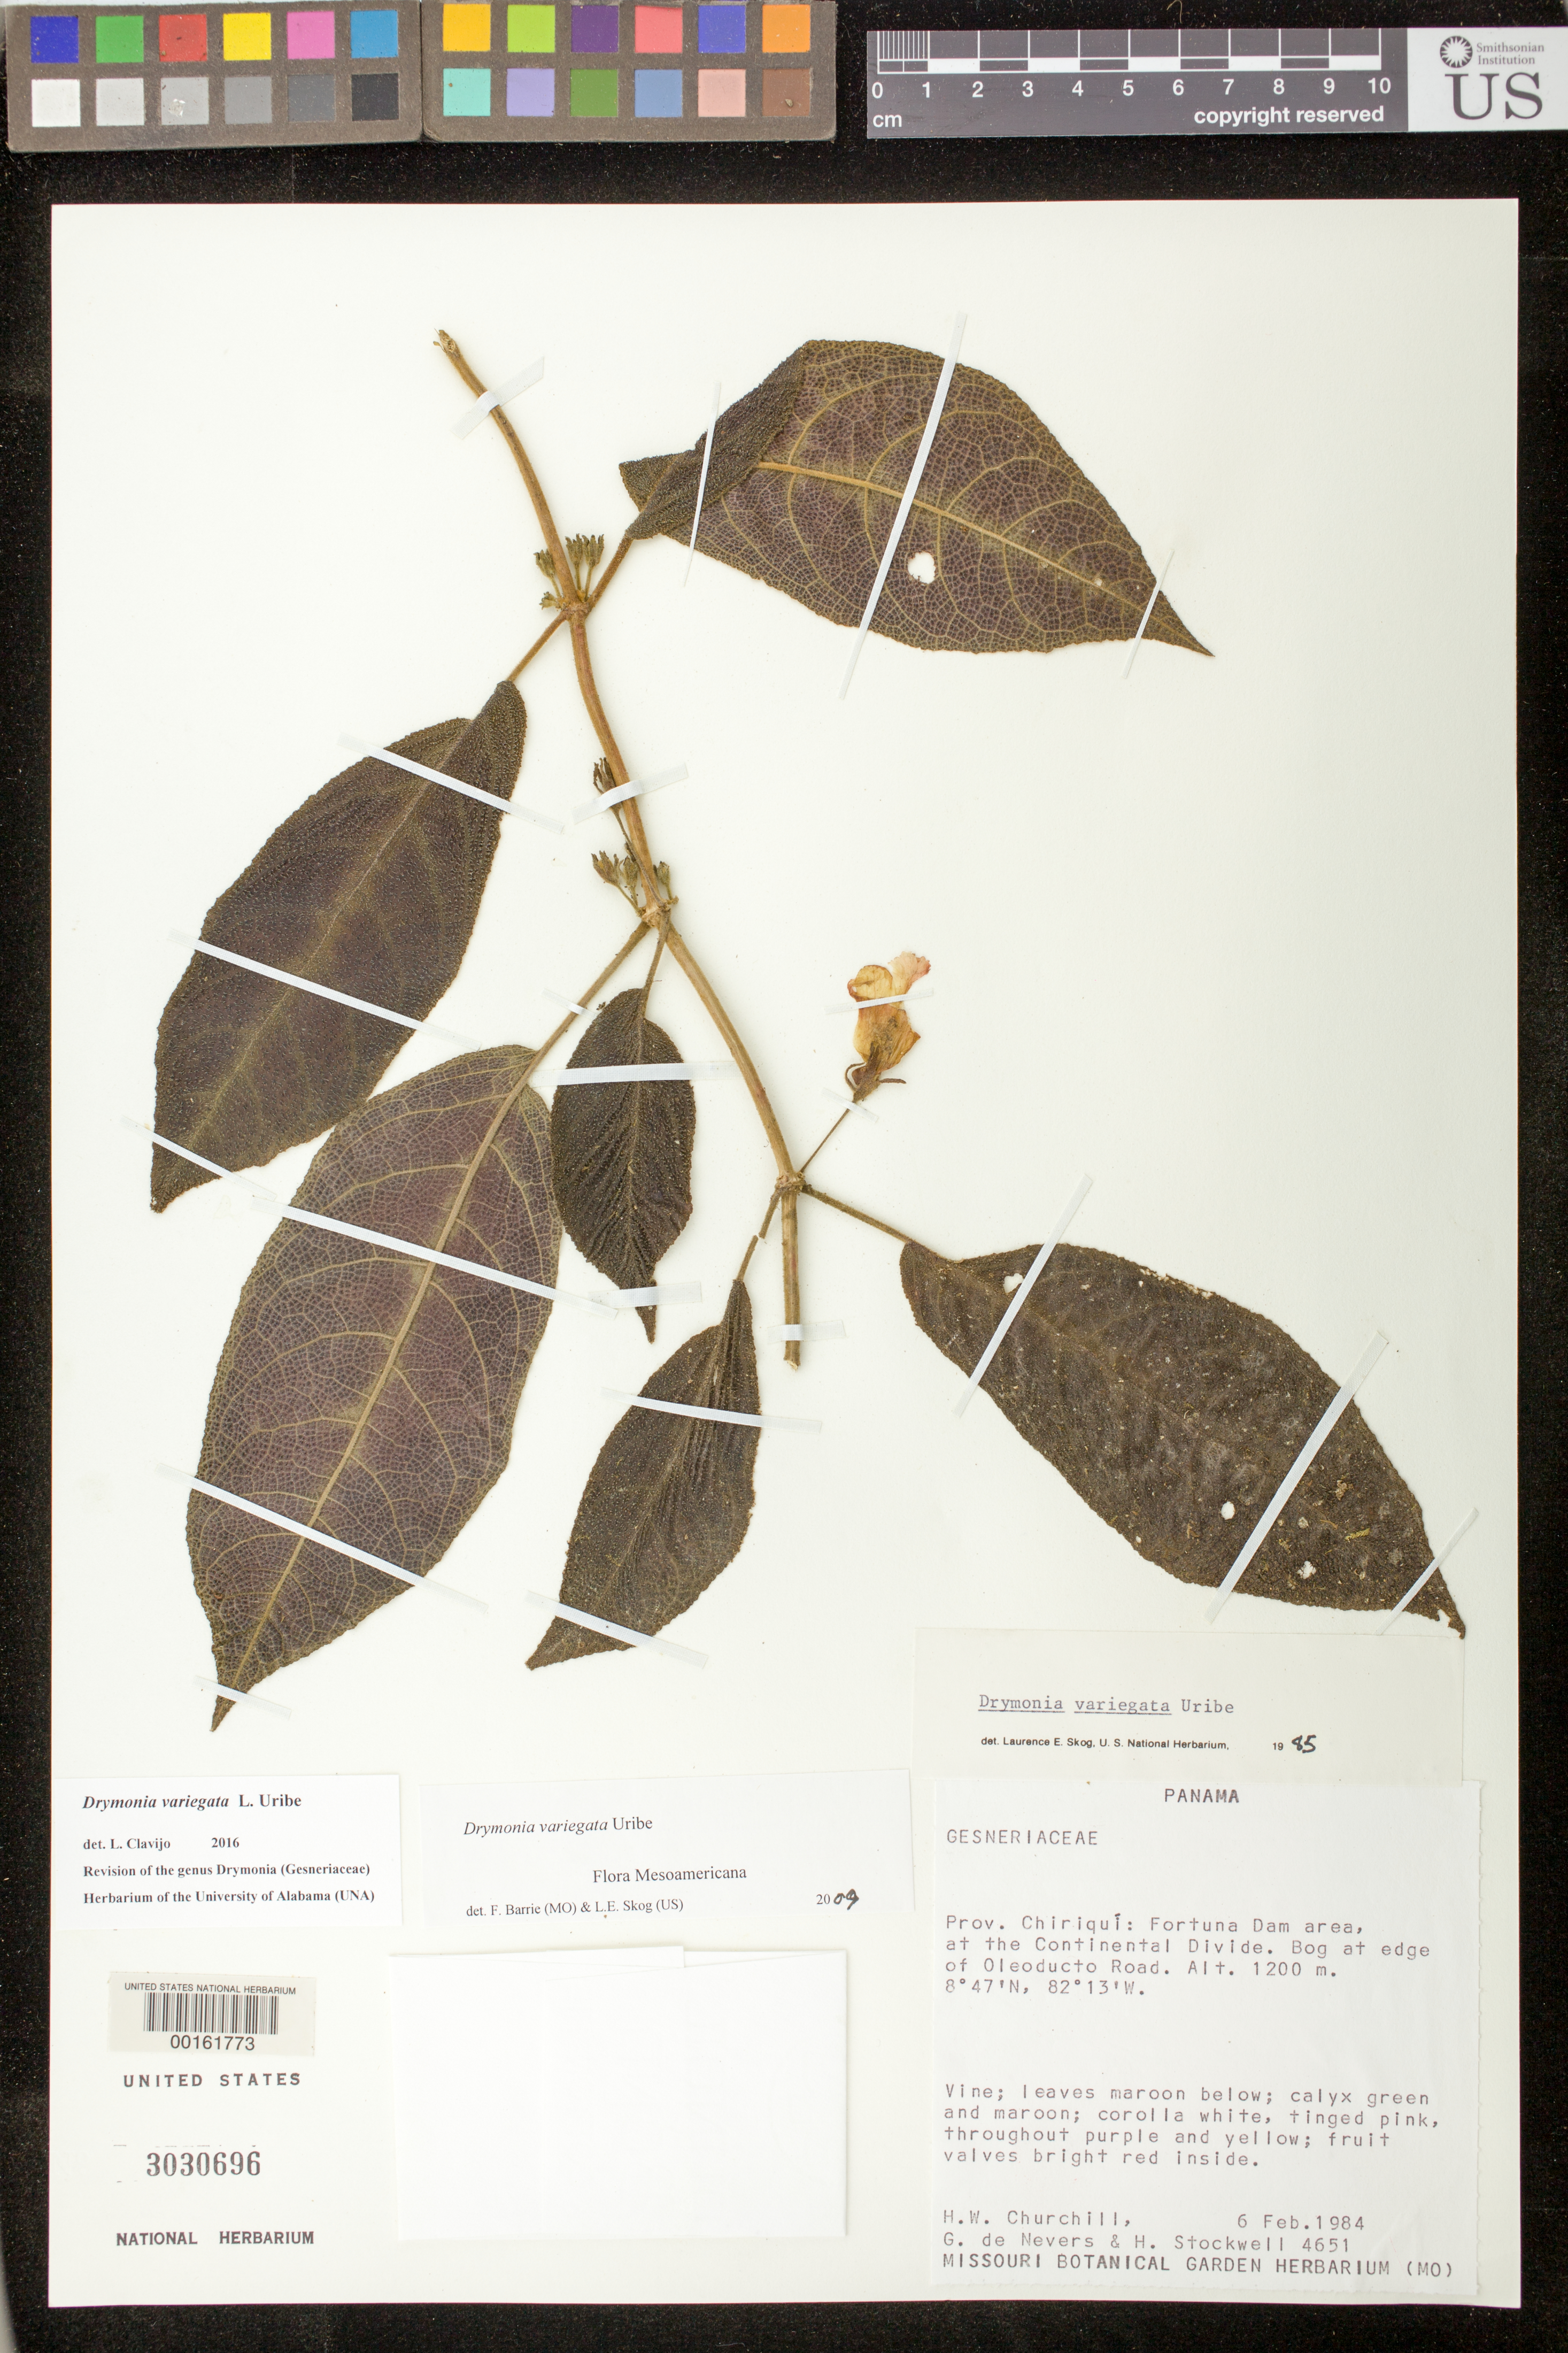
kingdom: Plantae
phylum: Tracheophyta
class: Magnoliopsida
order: Lamiales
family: Gesneriaceae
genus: Drymonia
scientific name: Drymonia variegata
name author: L. Uribe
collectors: H. Churchill, G. C. de Nevers & H. Stockwell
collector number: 4651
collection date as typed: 06 Feb 1984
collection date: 1984-02-06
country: Panama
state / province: Chiriquí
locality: Fortuna Dam area, at the continental divide, at edge of Oleoducto road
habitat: Bog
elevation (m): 1200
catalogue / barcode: US 3030696